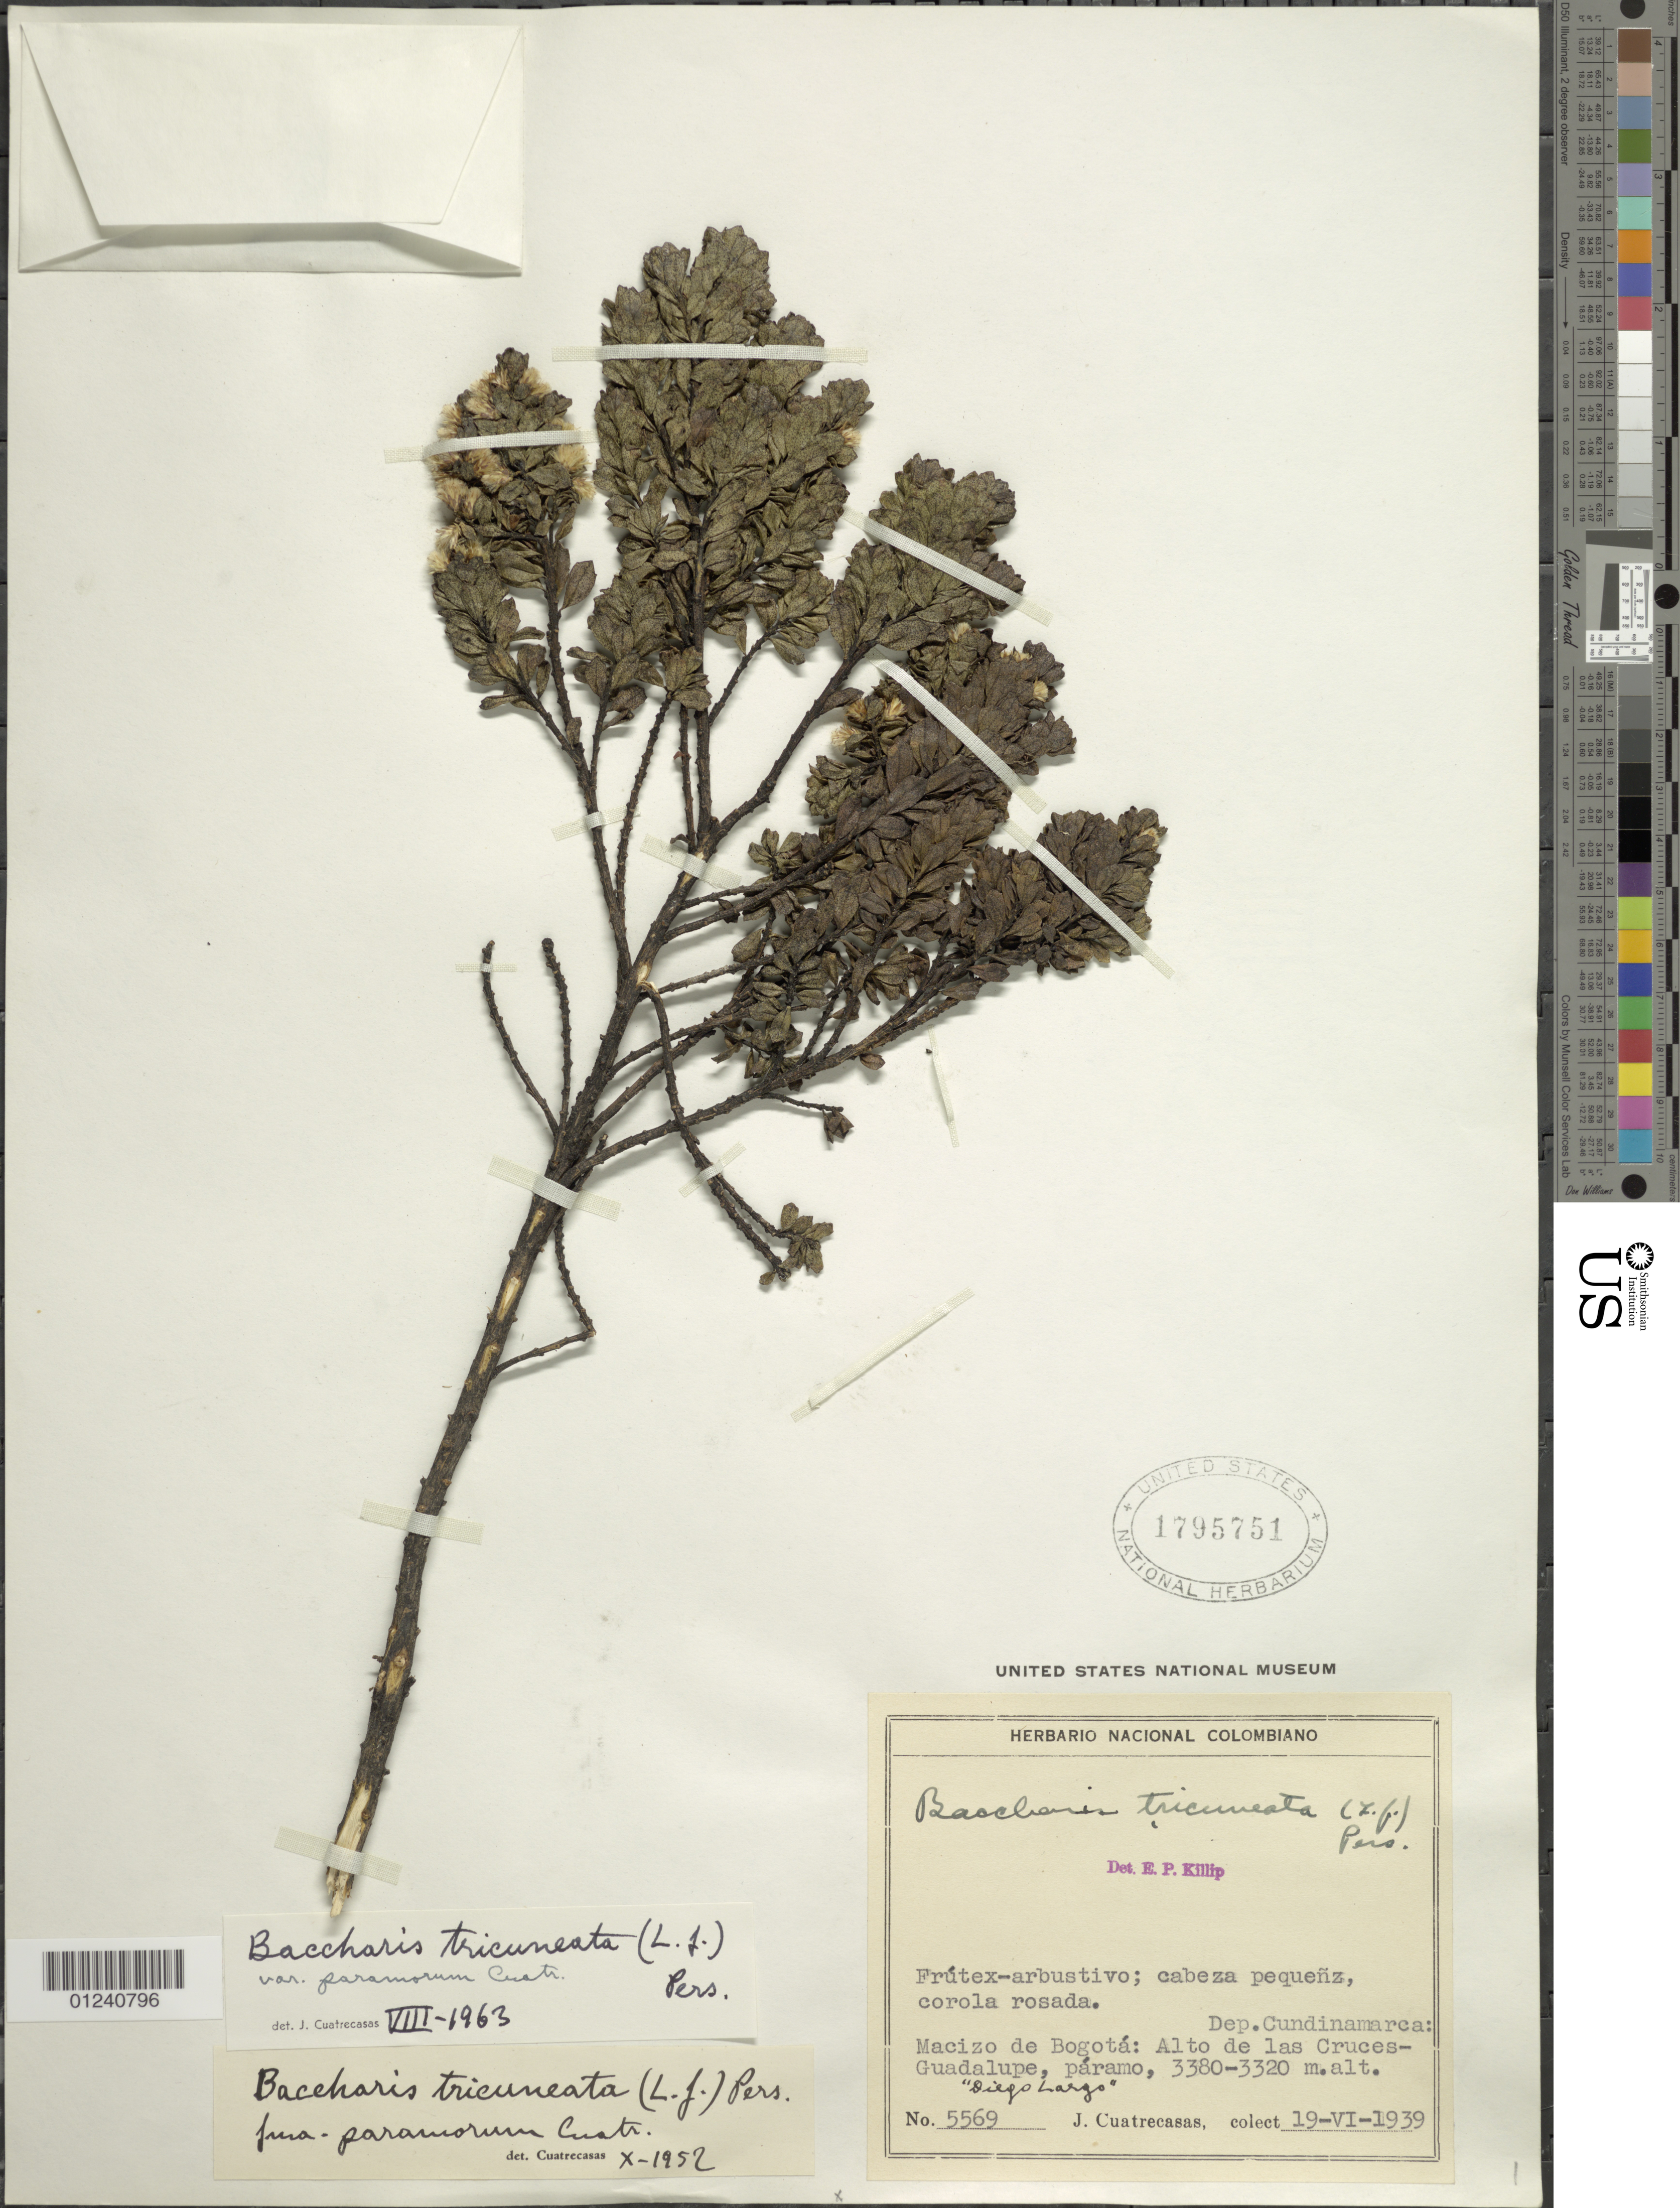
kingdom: Plantae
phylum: Tracheophyta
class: Magnoliopsida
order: Asterales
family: Asteraceae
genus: Baccharis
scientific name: Baccharis tricuneata var. paramorum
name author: Cuatrec.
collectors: J. Cuatrecasas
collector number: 5569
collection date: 1939-06-19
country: Colombia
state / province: Cundinamarca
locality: Macizo de Bogotá: Alto de las Cruces- Guadalupe "Diego Largo"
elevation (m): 3380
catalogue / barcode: US 1795751